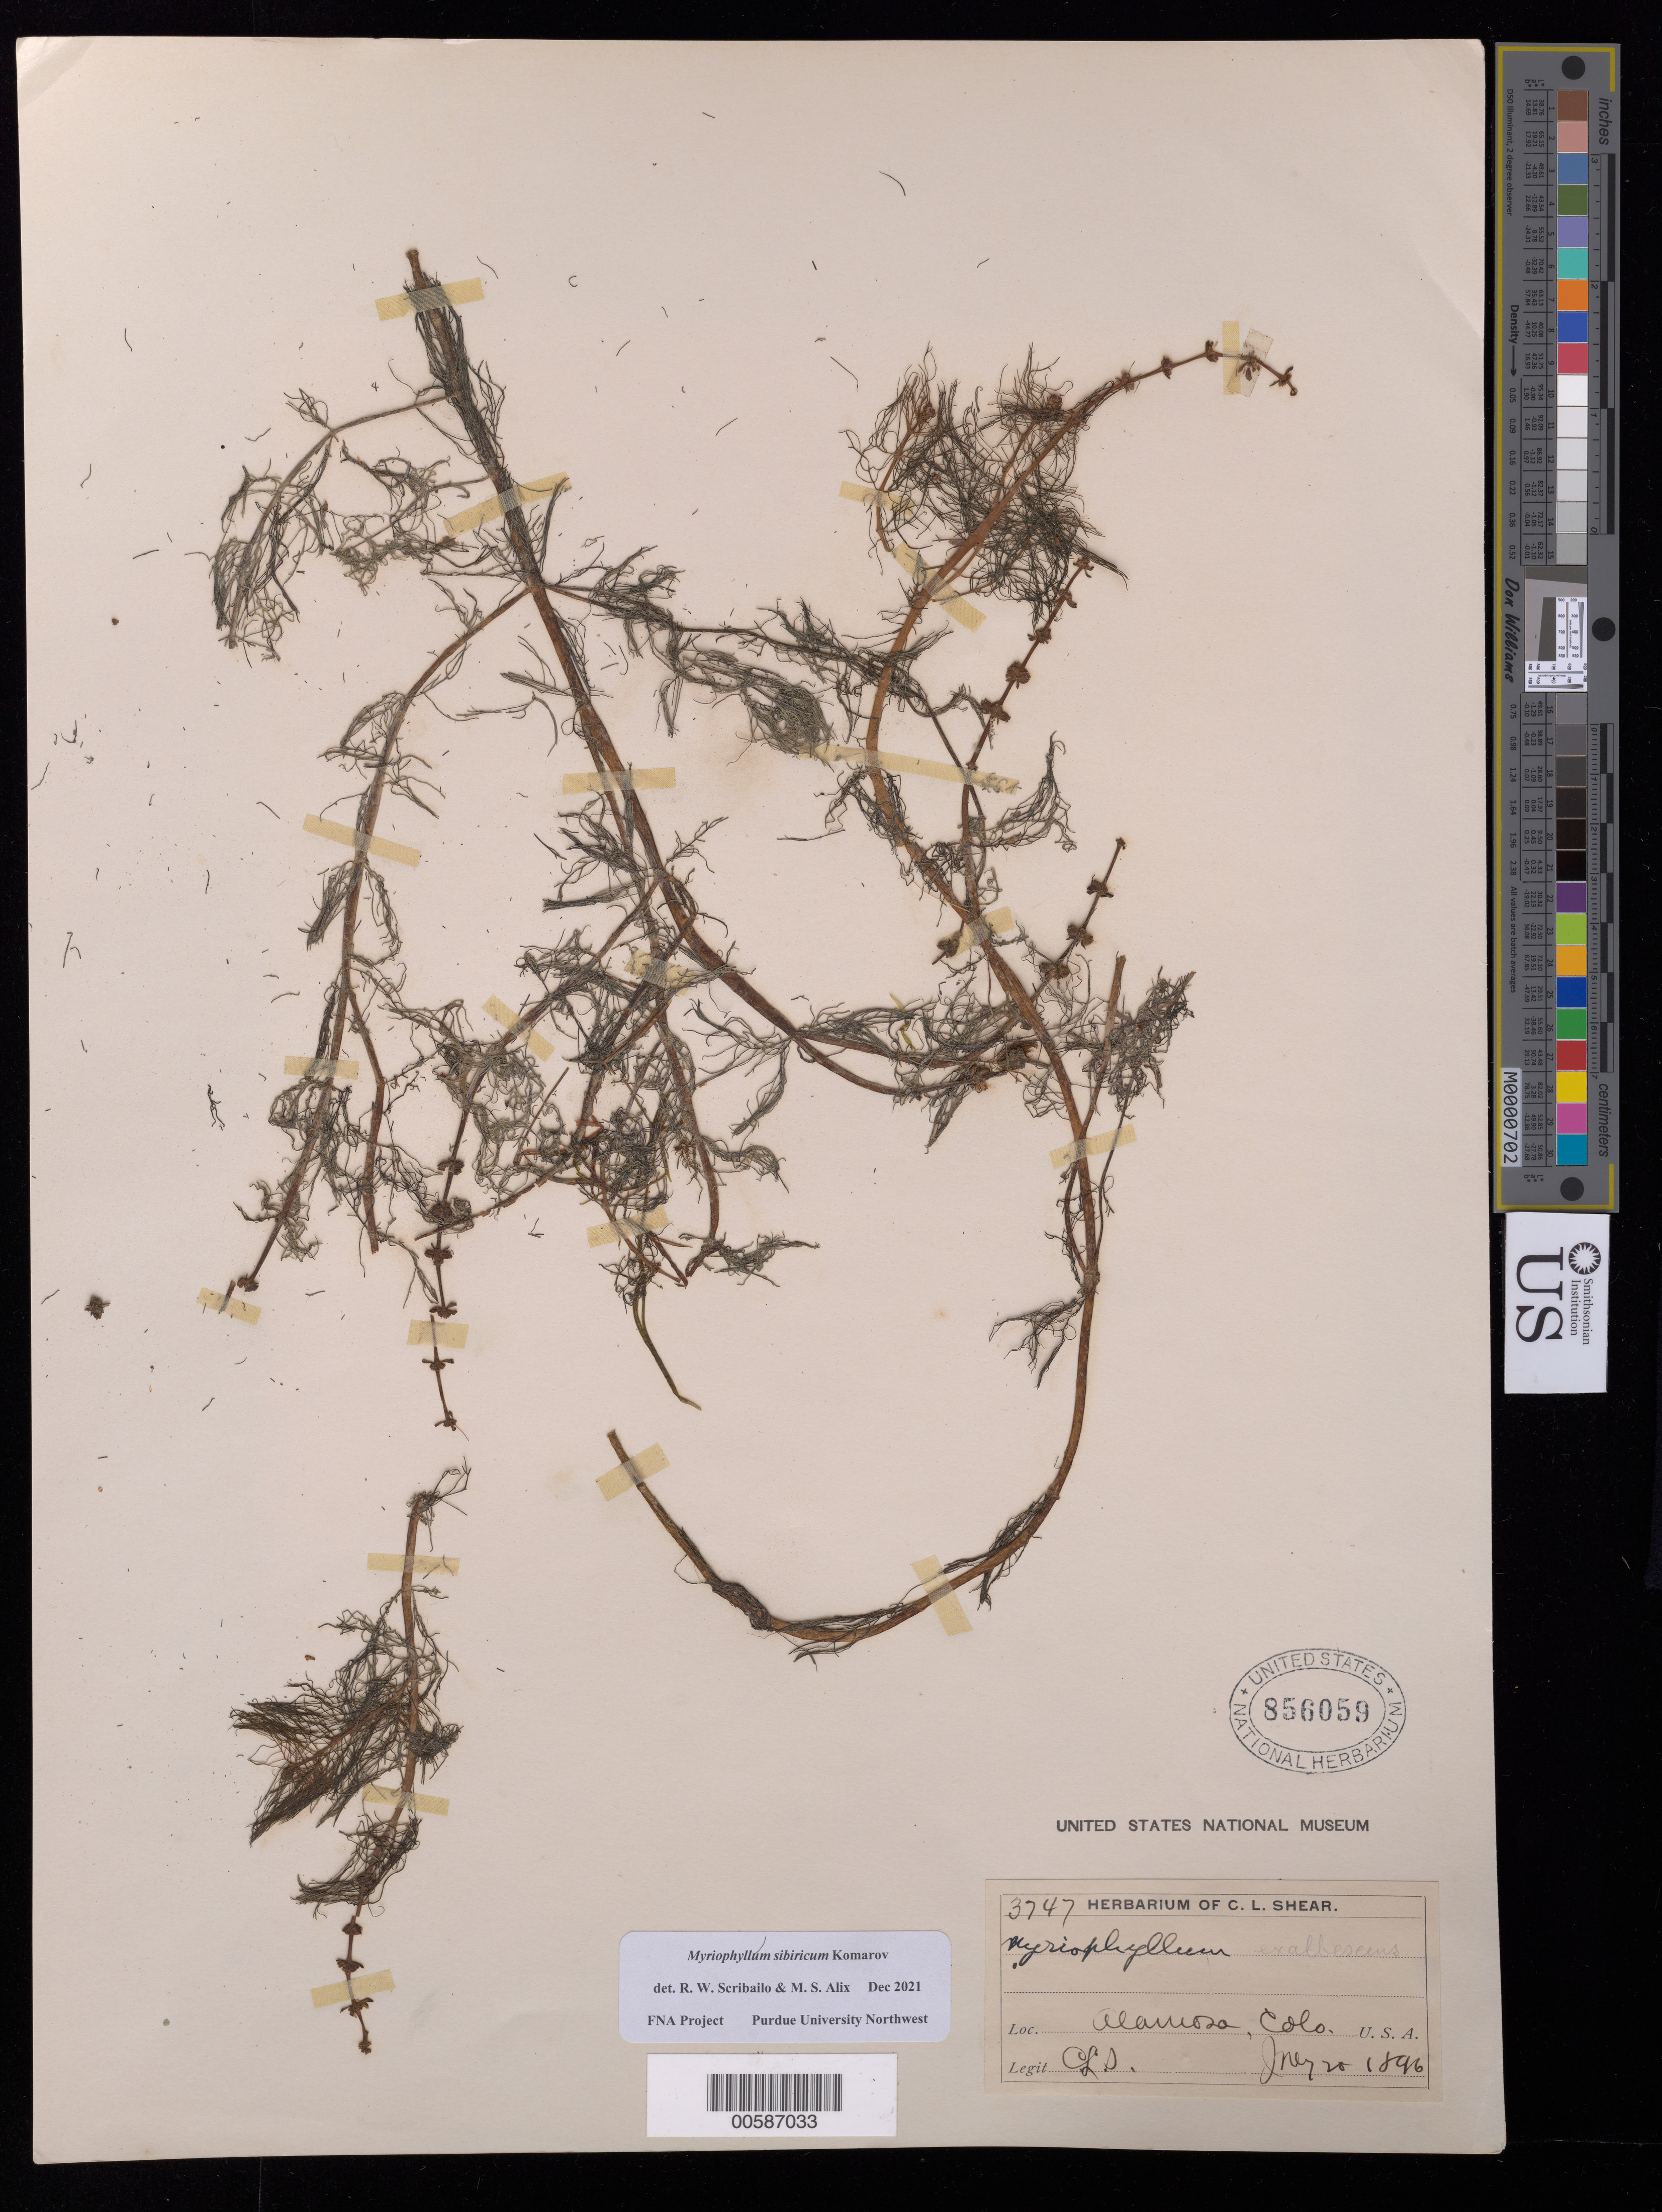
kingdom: Plantae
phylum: Tracheophyta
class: Magnoliopsida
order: Saxifragales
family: Haloragaceae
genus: Myriophyllum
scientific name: Myriophyllum sibiricum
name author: Kom.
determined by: Scribailo, R. W.; Alix, M. S.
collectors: C. L. Shear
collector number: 3747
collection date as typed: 20 Jul 1896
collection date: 1896-07-20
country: United States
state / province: Colorado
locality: Alamosa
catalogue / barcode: US 856059